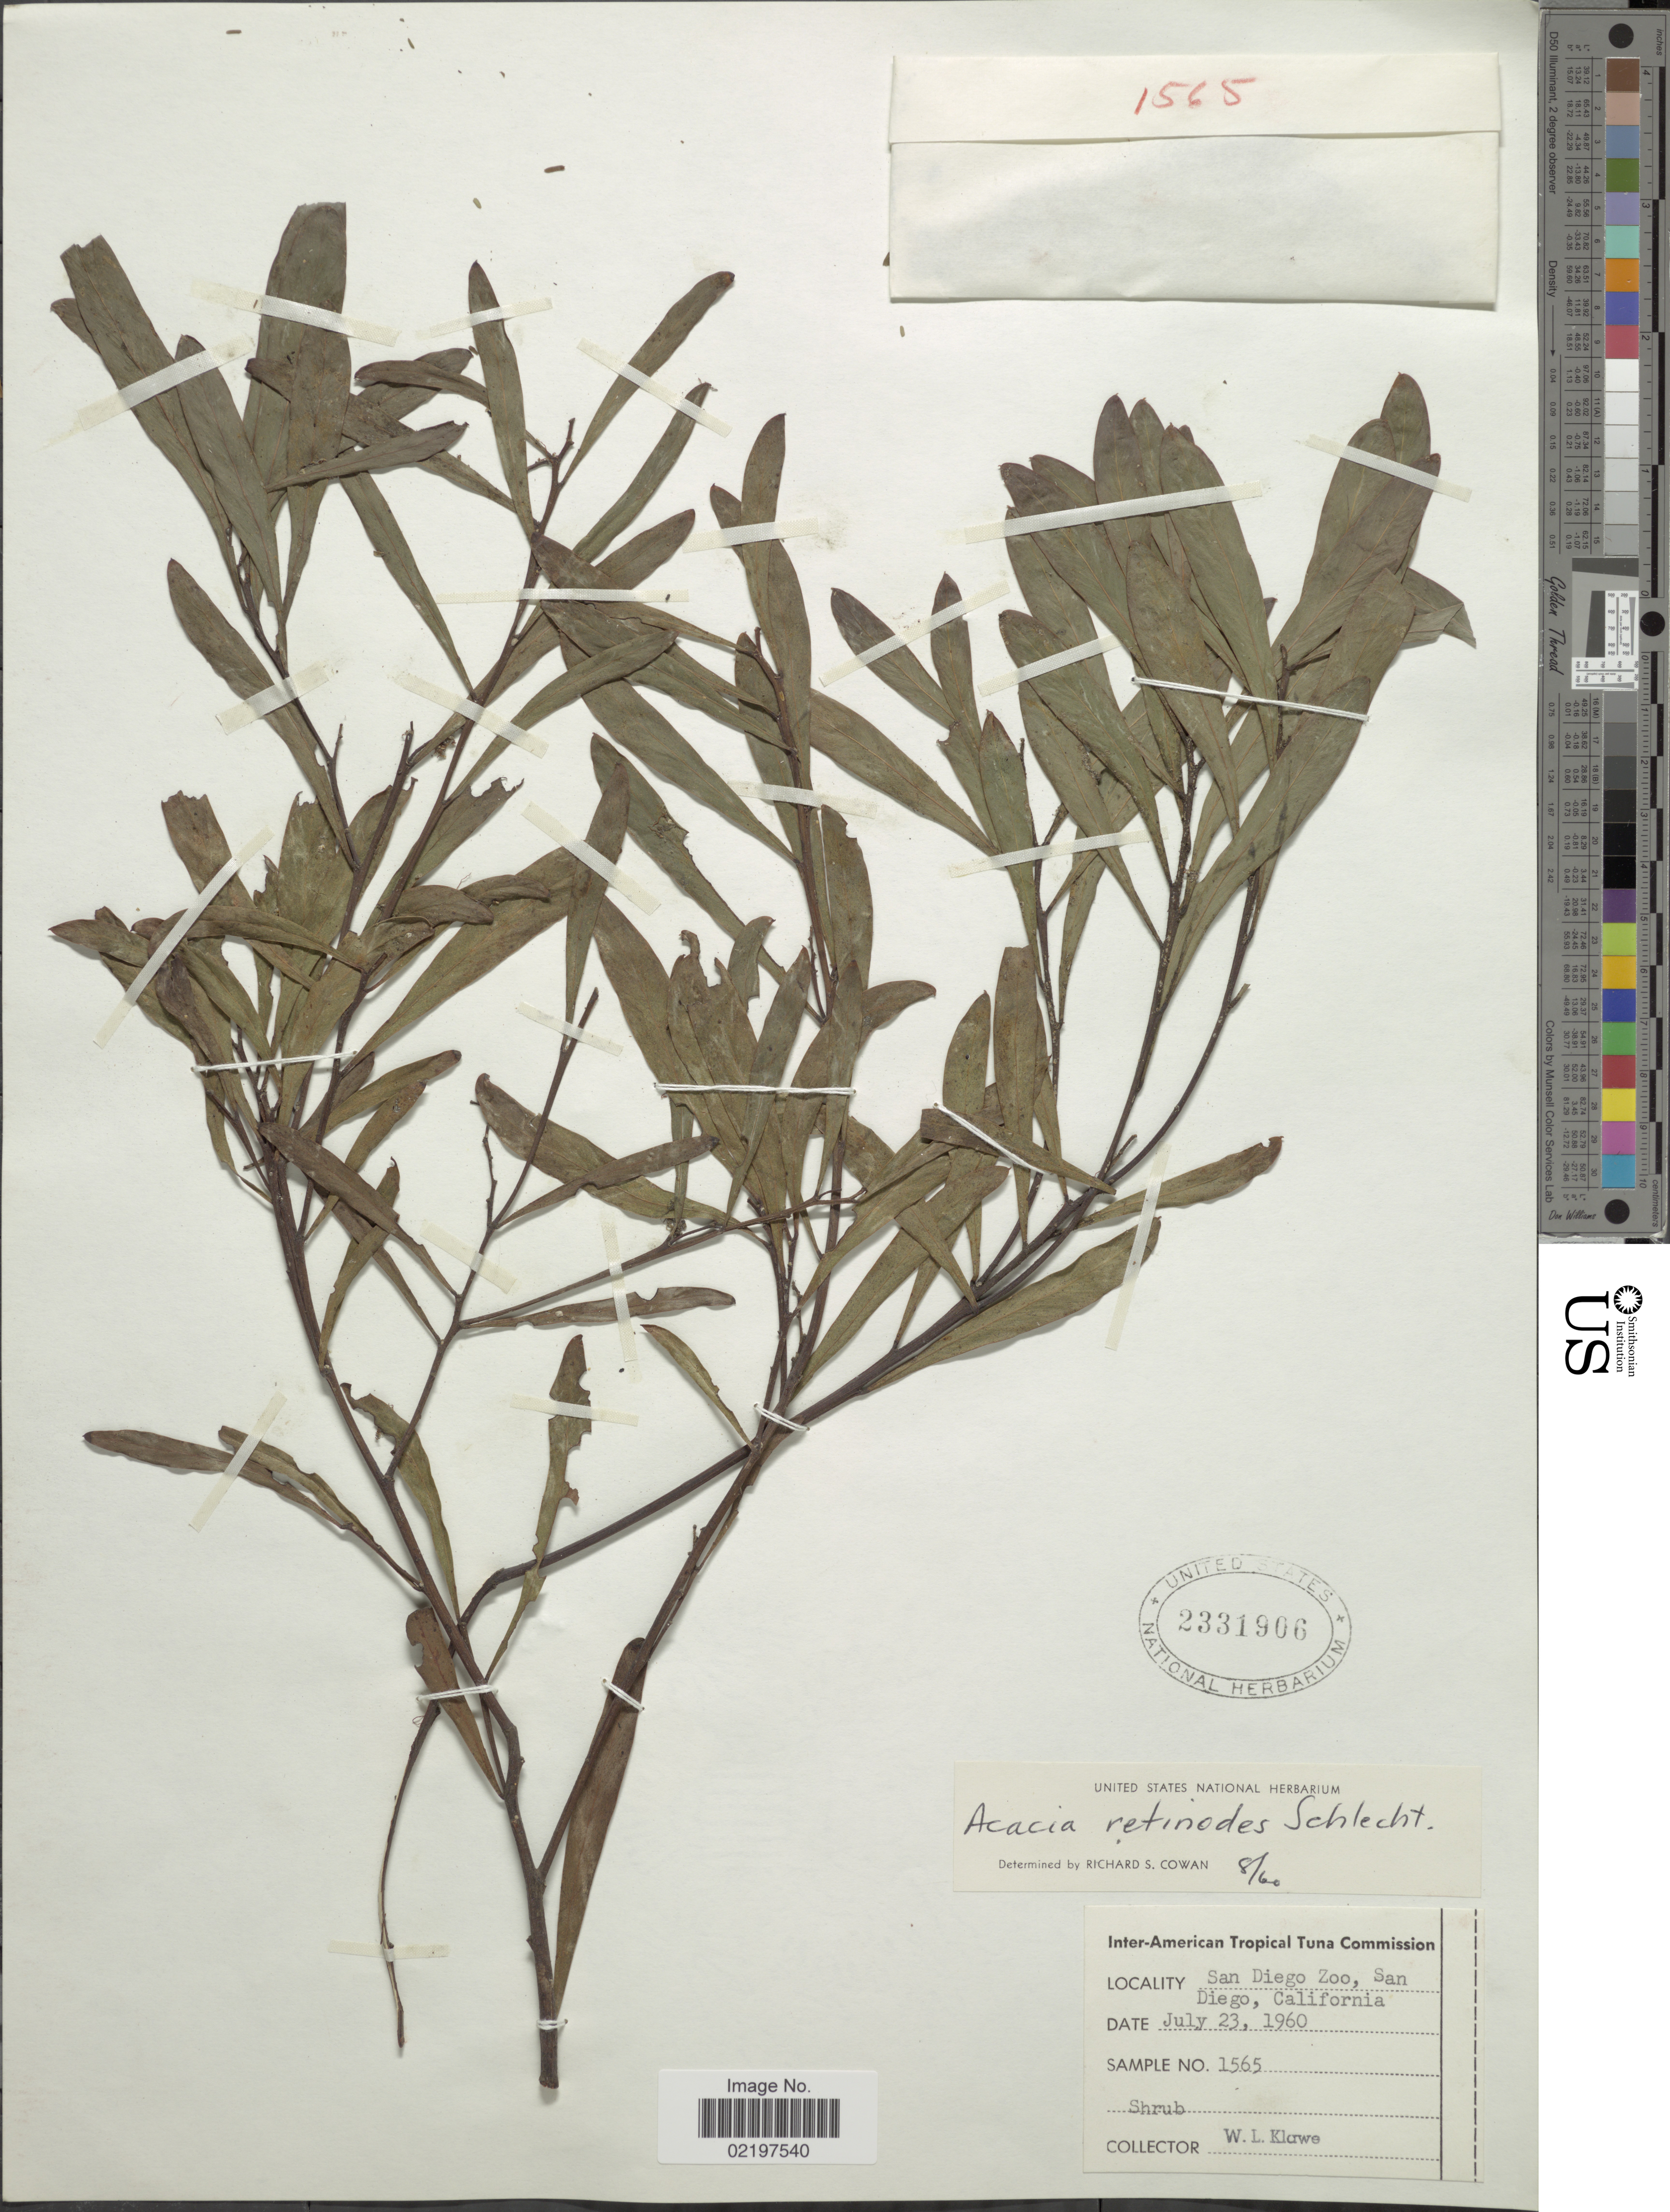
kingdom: Plantae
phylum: Tracheophyta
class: Magnoliopsida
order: Fabales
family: Fabaceae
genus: Acacia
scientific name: Acacia retinodes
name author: Schltdl.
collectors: W. Klawe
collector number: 1565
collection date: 1960-07-23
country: United States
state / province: California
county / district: San Diego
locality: San Diego Zoo, San Diego California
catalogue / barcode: US 2331906